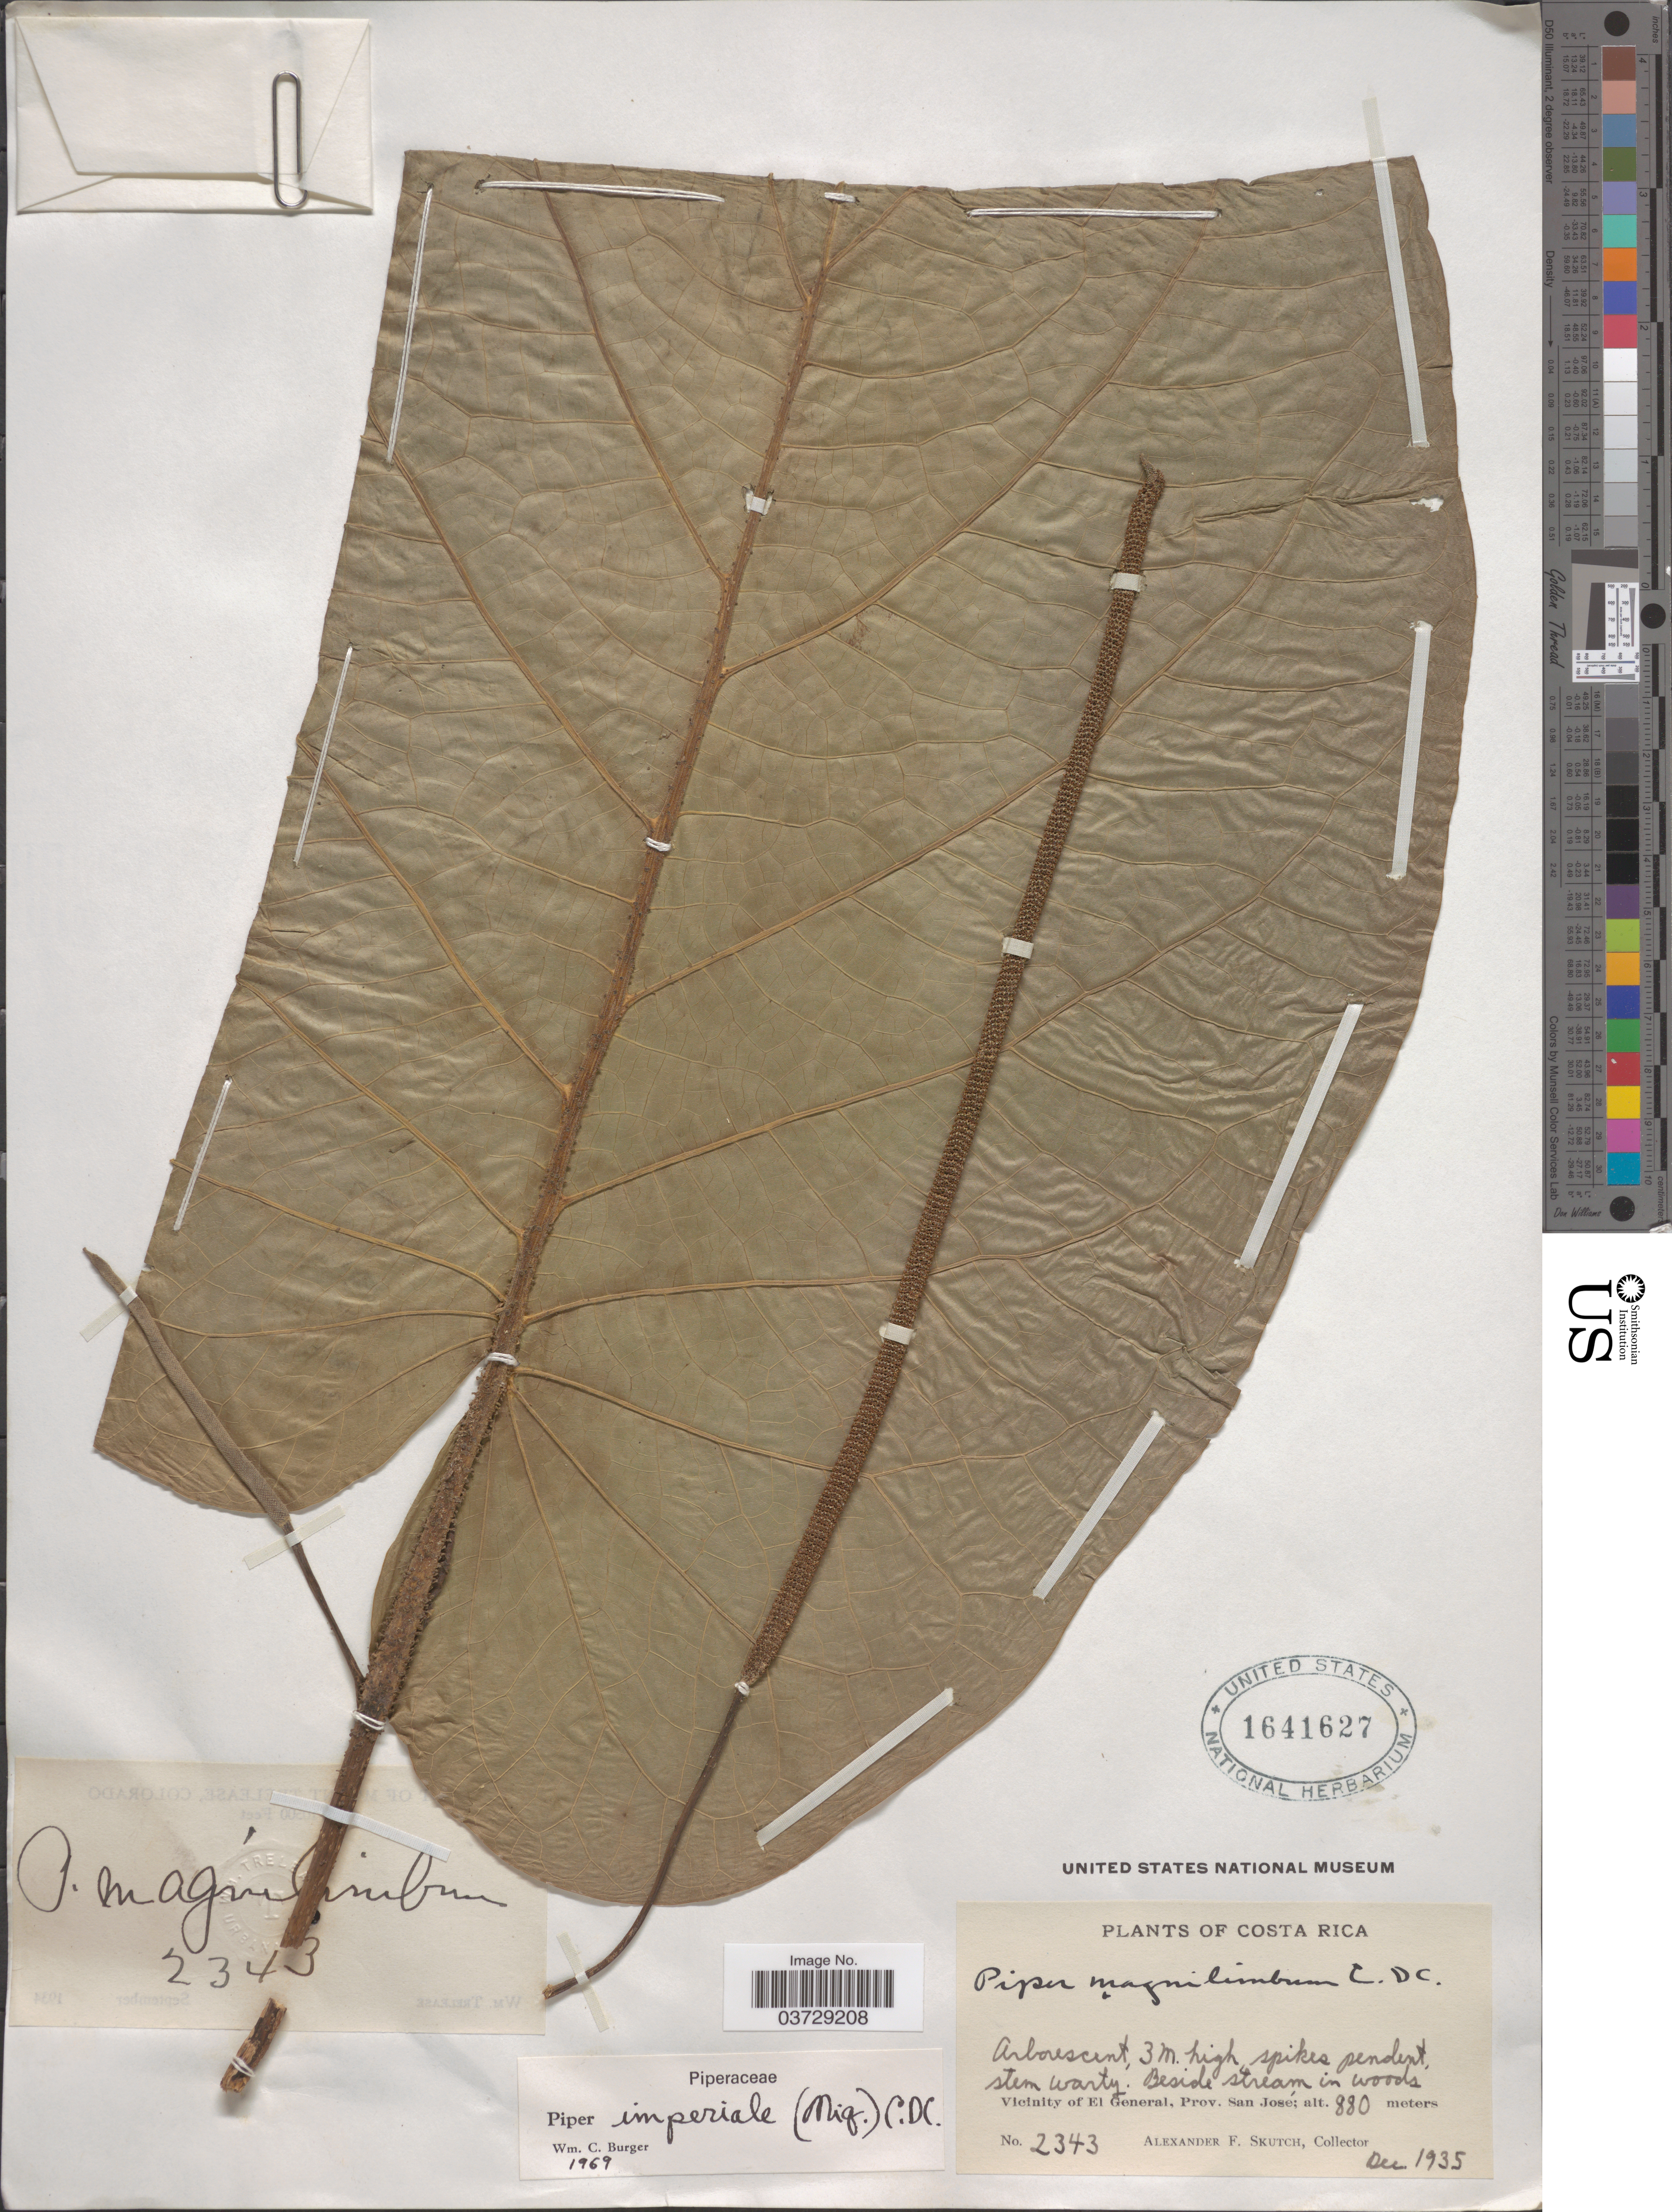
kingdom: Plantae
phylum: Tracheophyta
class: Magnoliopsida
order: Piperales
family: Piperaceae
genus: Piper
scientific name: Piper imperiale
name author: (Miq.) C. DC.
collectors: A. F. Skutch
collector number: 2343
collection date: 1935-12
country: Costa Rica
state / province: San José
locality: Vicinity of El General.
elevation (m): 880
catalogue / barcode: US 1641627